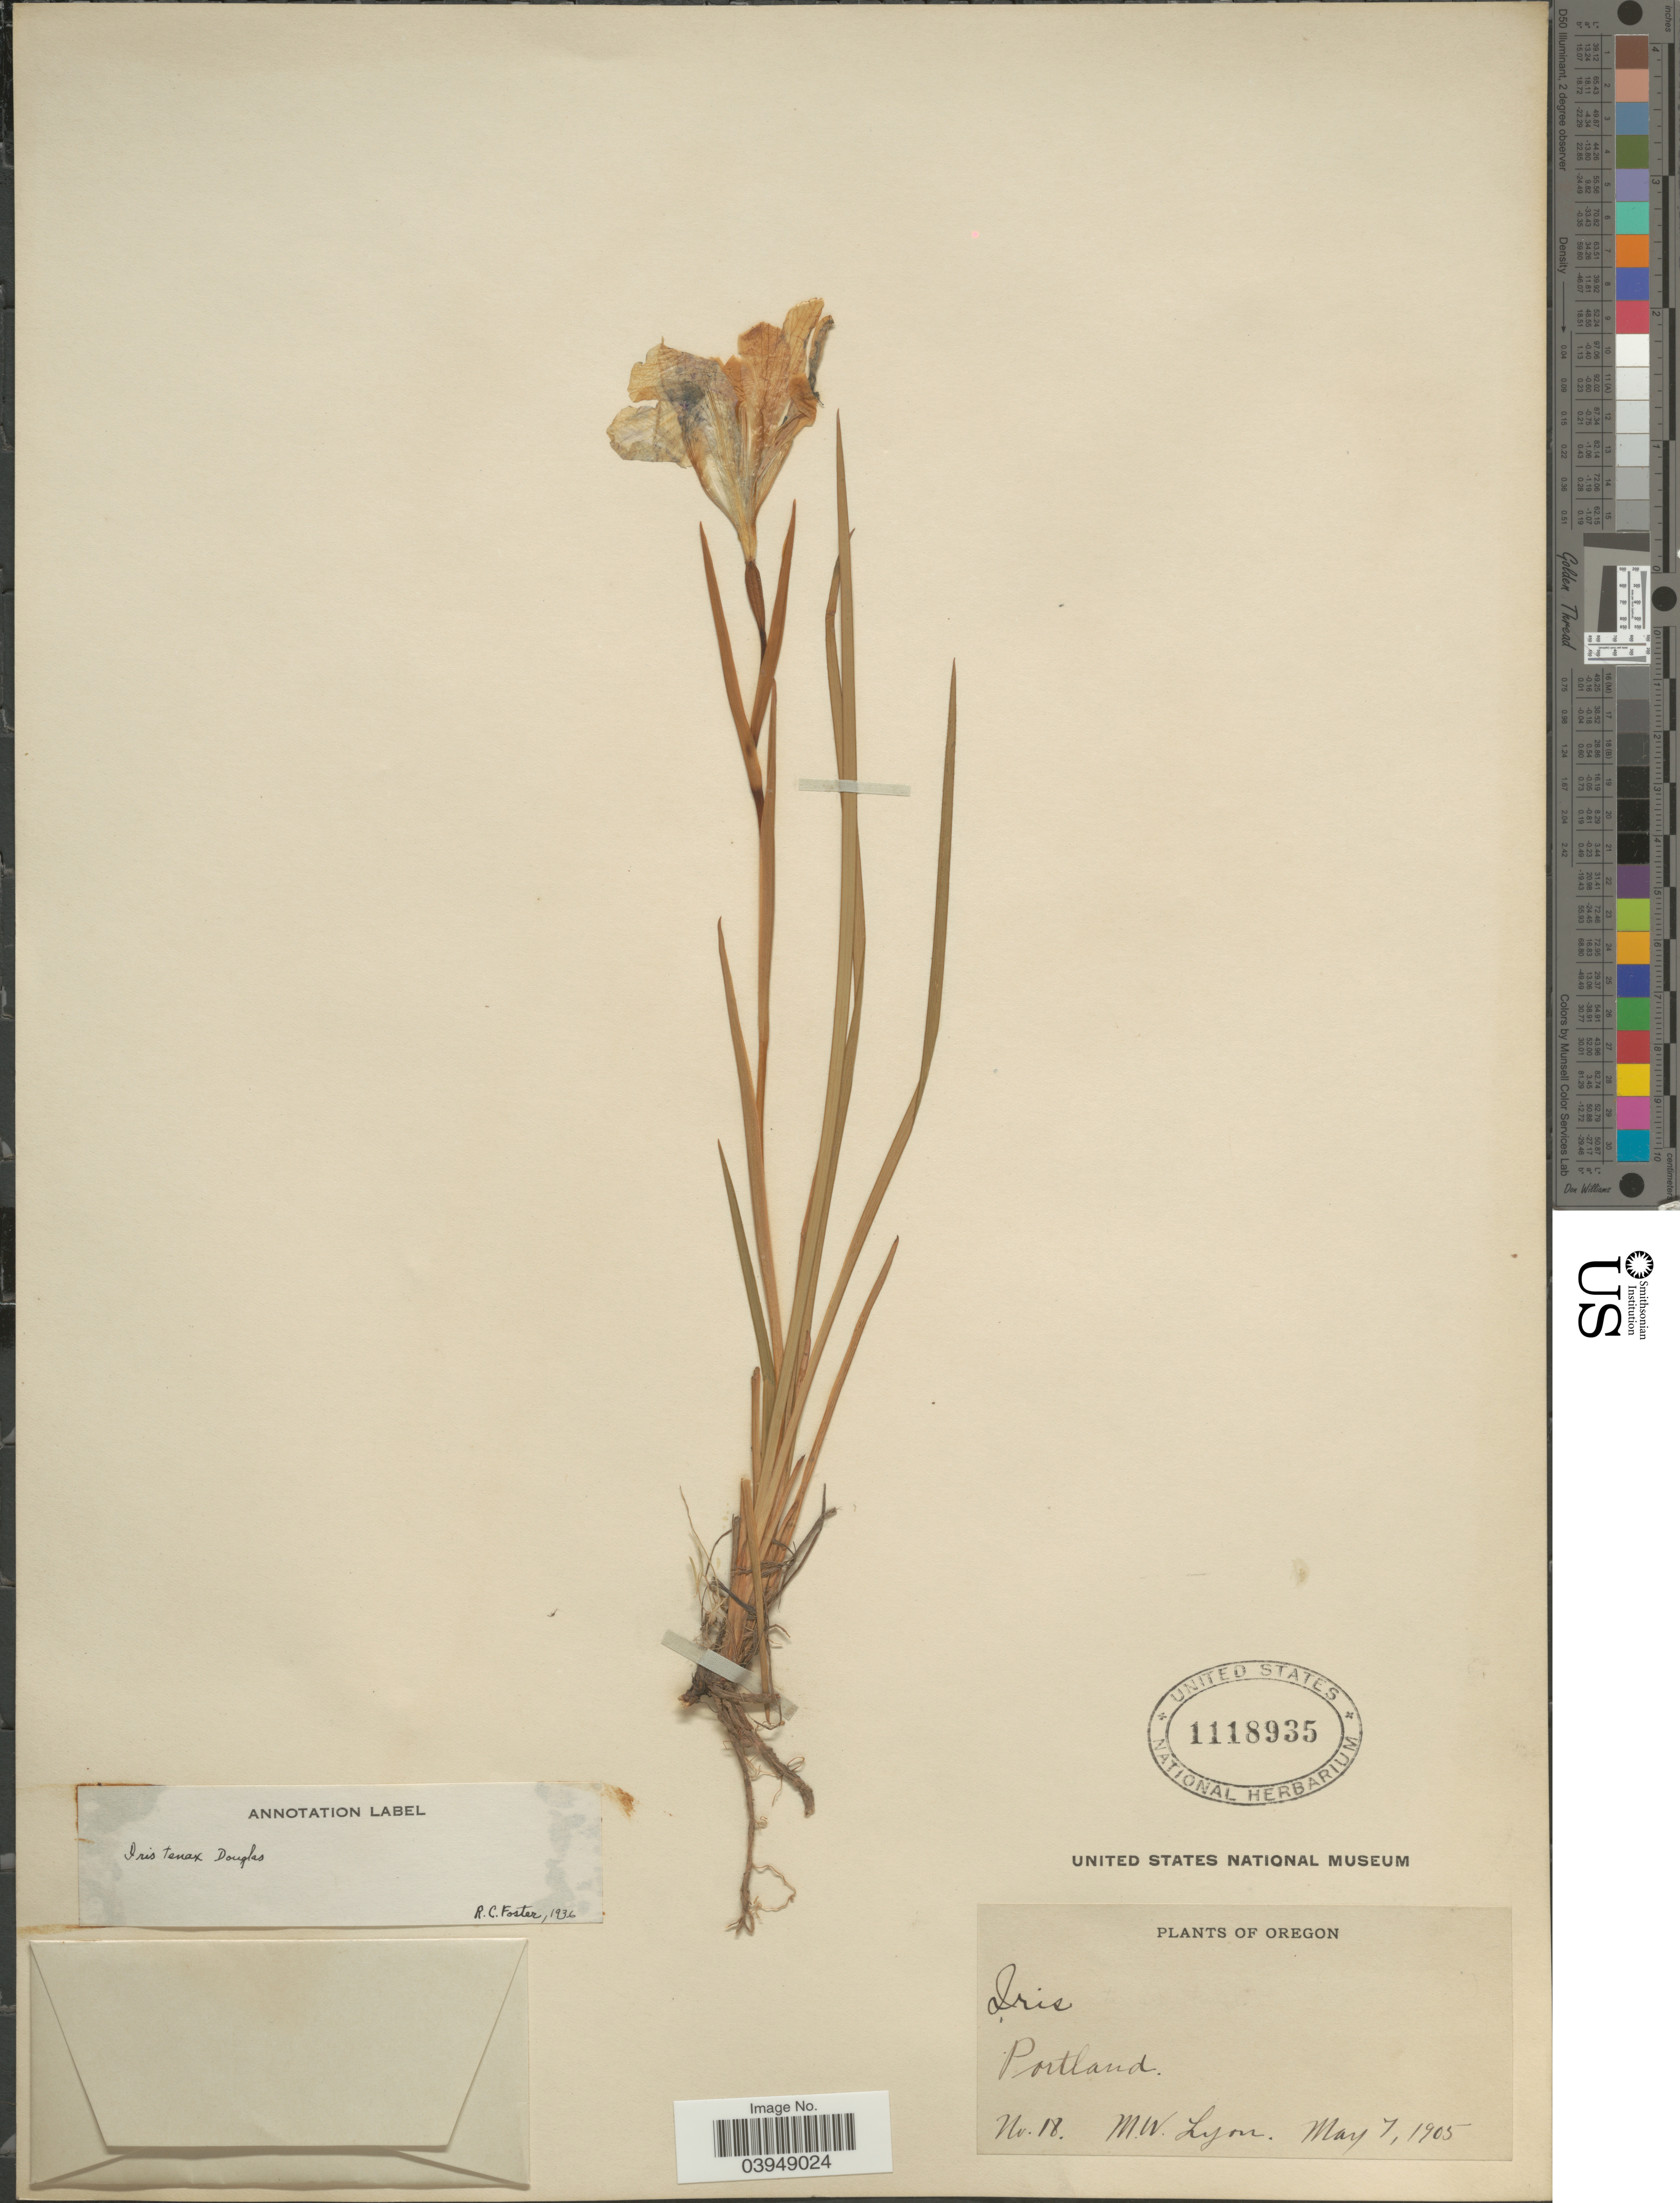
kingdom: Plantae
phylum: Tracheophyta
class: Liliopsida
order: Asparagales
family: Iridaceae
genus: Iris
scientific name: Iris tenax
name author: Douglas ex Lindl.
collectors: M. W. Lyon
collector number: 18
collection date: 1905-05-07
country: United States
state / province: Oregon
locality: Portland.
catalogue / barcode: US 1118935